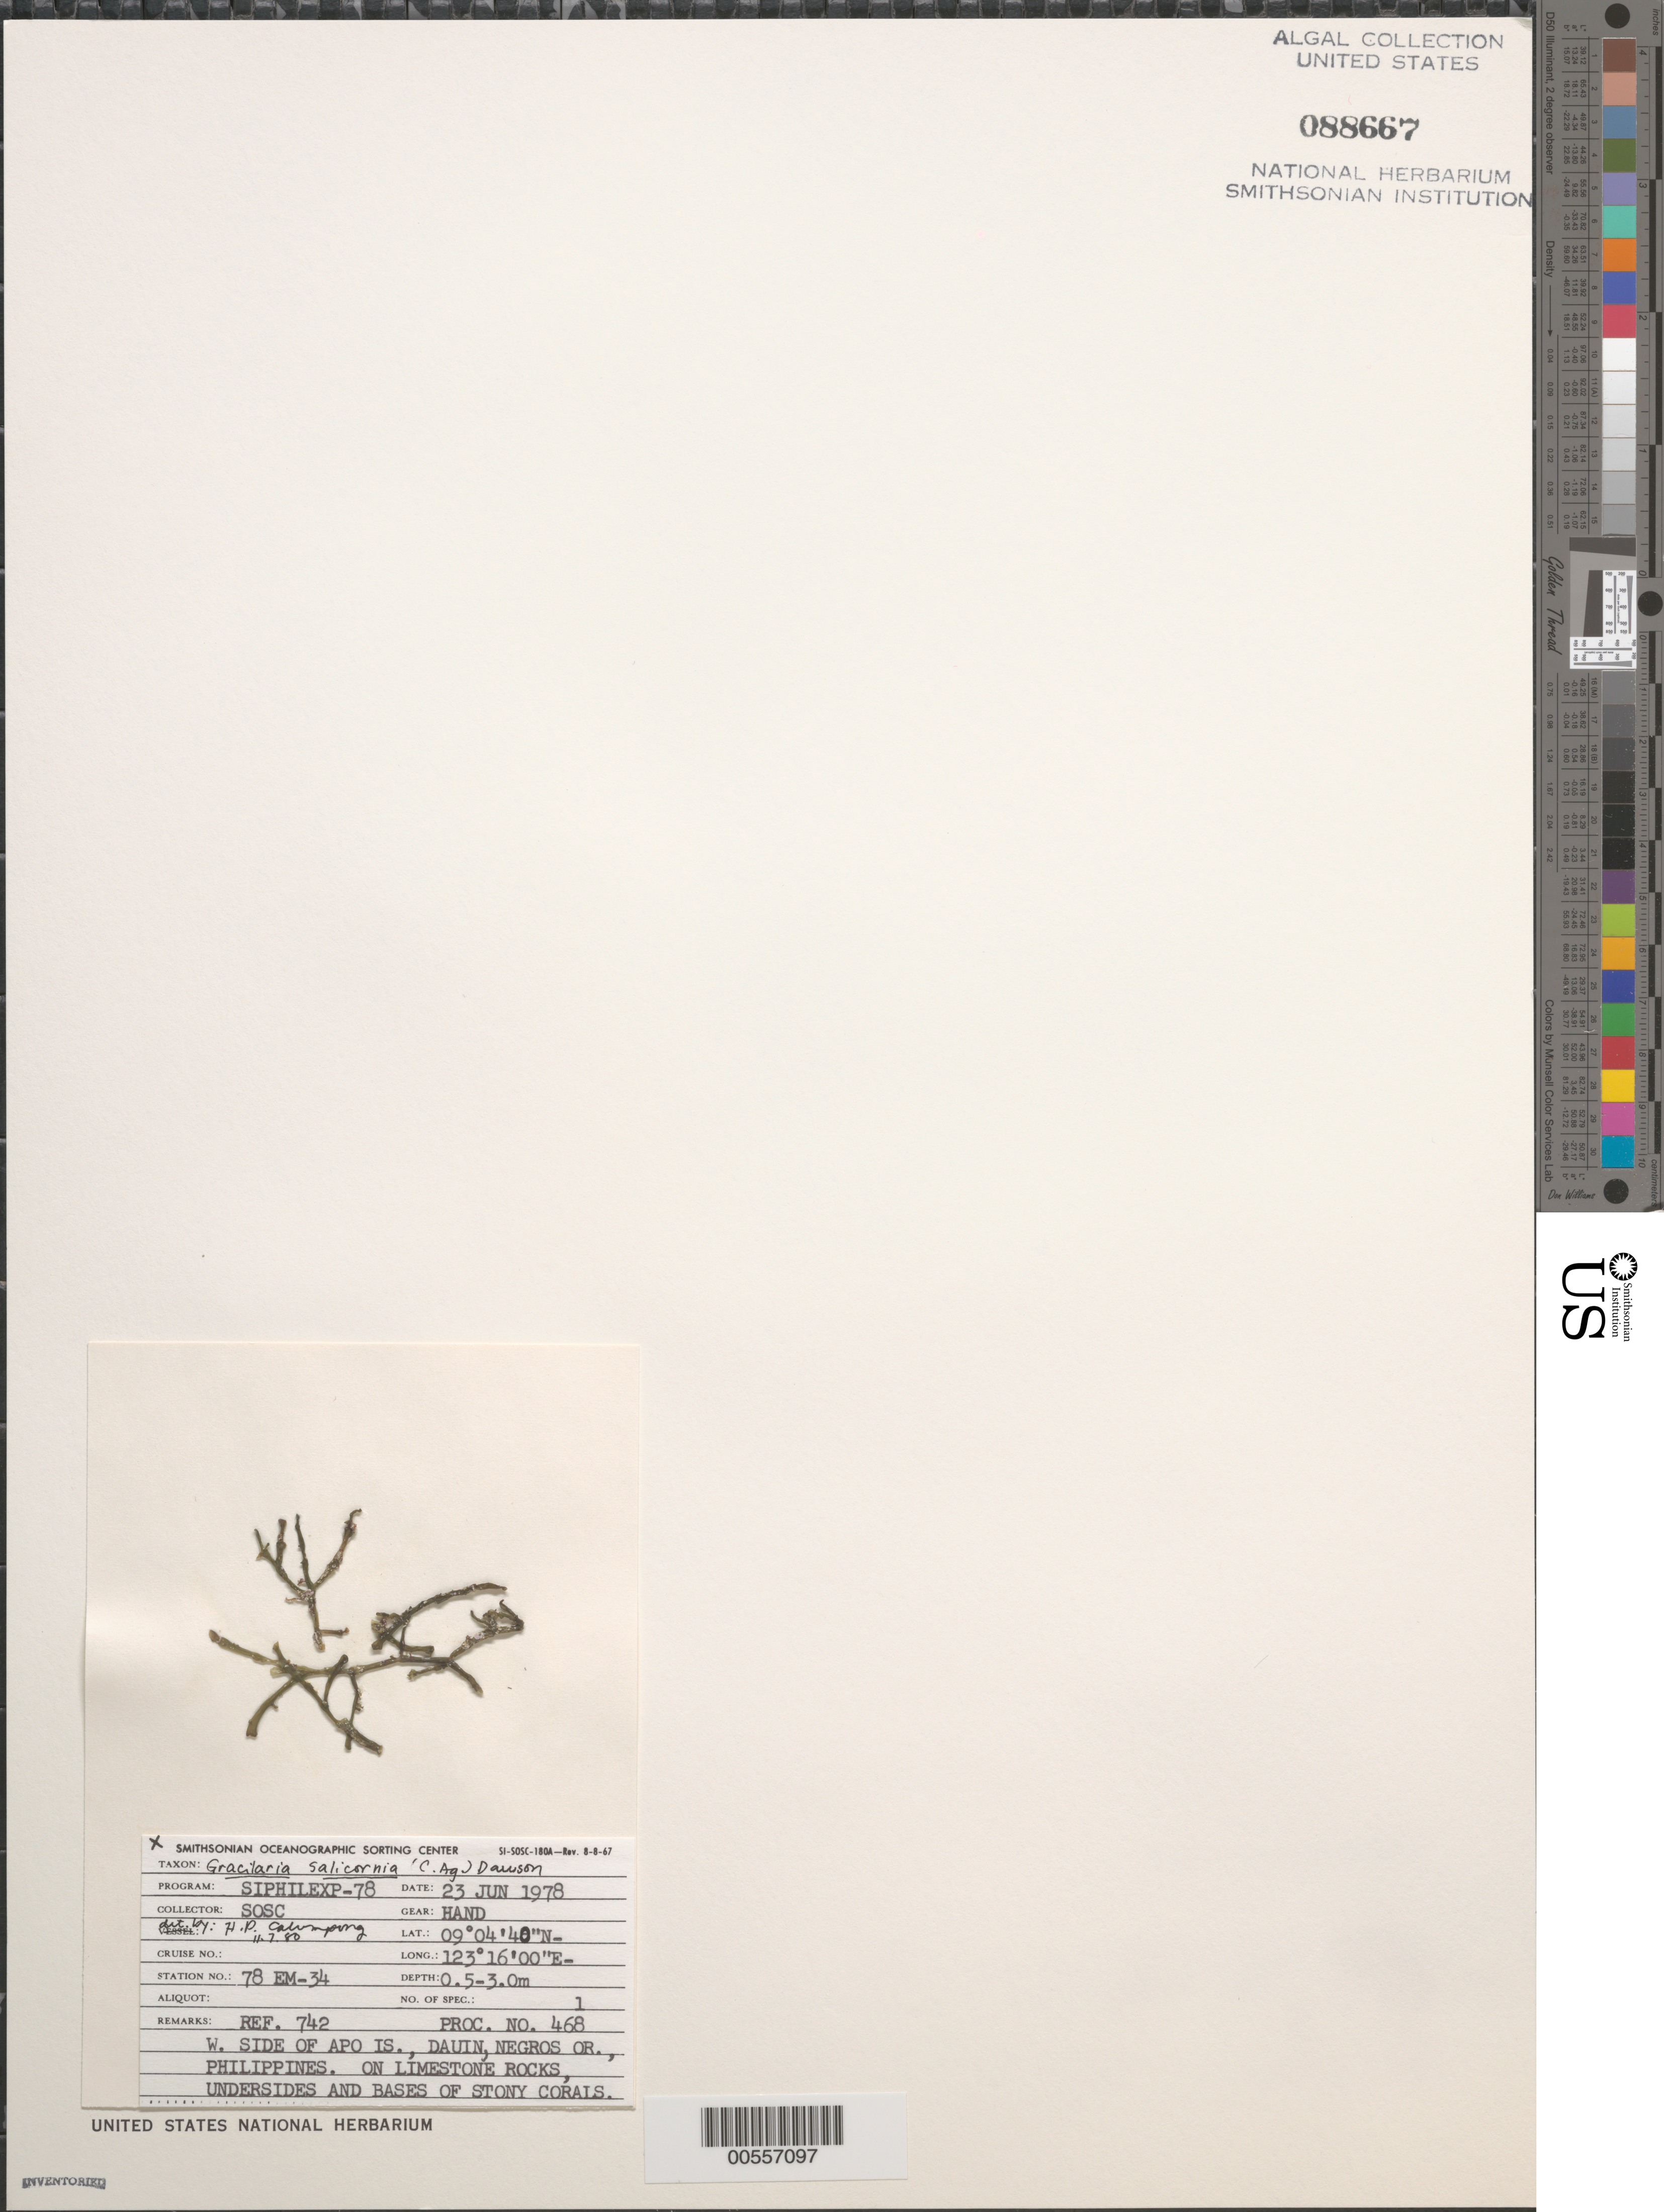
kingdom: Plantae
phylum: Rhodophyta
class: Florideophyceae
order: Gracilariales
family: Gracilariaceae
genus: Gracilaria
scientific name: Gracilaria salicornia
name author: (C. Agardh) E.Y. Dawson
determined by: Calumpong, H. P.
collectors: SOSC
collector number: Station 78 Em-34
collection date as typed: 23 Jun 1978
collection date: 1978-06-23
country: Philippines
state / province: Central Visayas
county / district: Negros Oriental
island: Apo Island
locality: Apo Island, Dauin, Negros Oriental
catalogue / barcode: US 88667